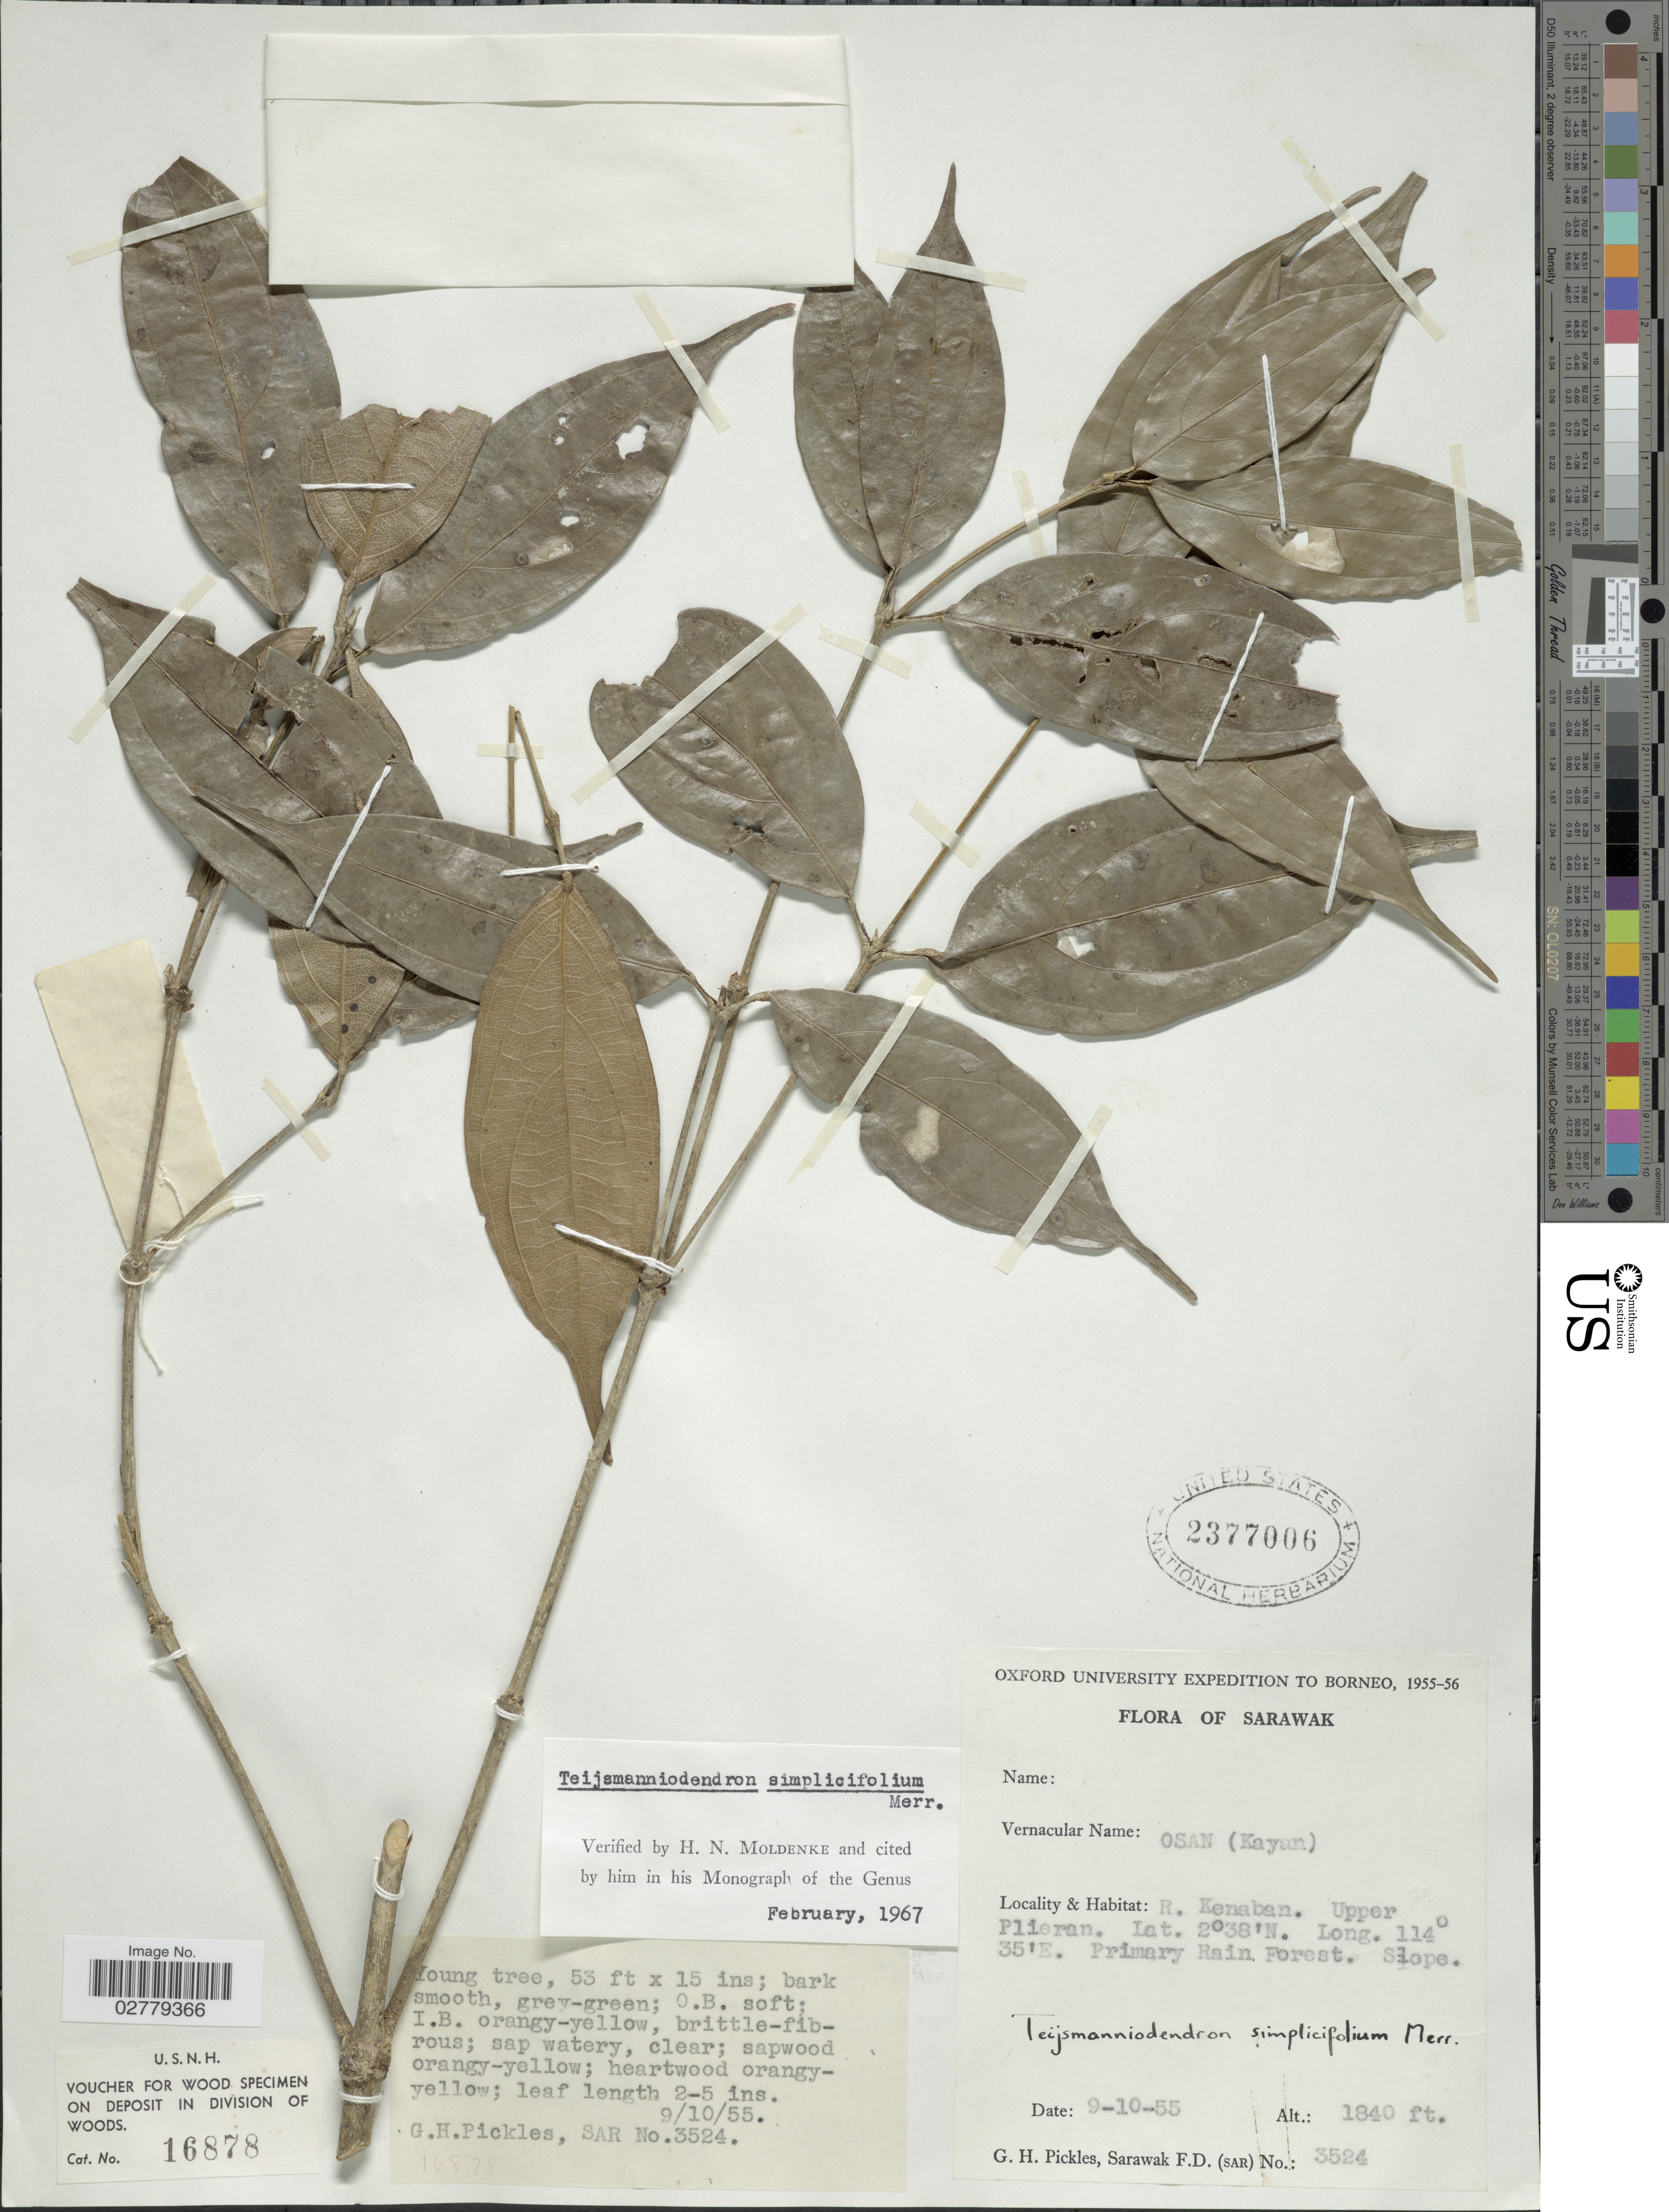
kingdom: Plantae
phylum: Tracheophyta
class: Magnoliopsida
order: Lamiales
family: Lamiaceae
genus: Teijsmanniodendron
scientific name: Teijsmanniodendron simplicifolium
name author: Merr.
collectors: G. Pickles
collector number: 3524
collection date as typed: Transcribed d/m/y: 9/10/55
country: Malaysia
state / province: Sarawak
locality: Borneo. R. Kenaban. Upper Plieran.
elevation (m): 561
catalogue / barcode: US 2377006